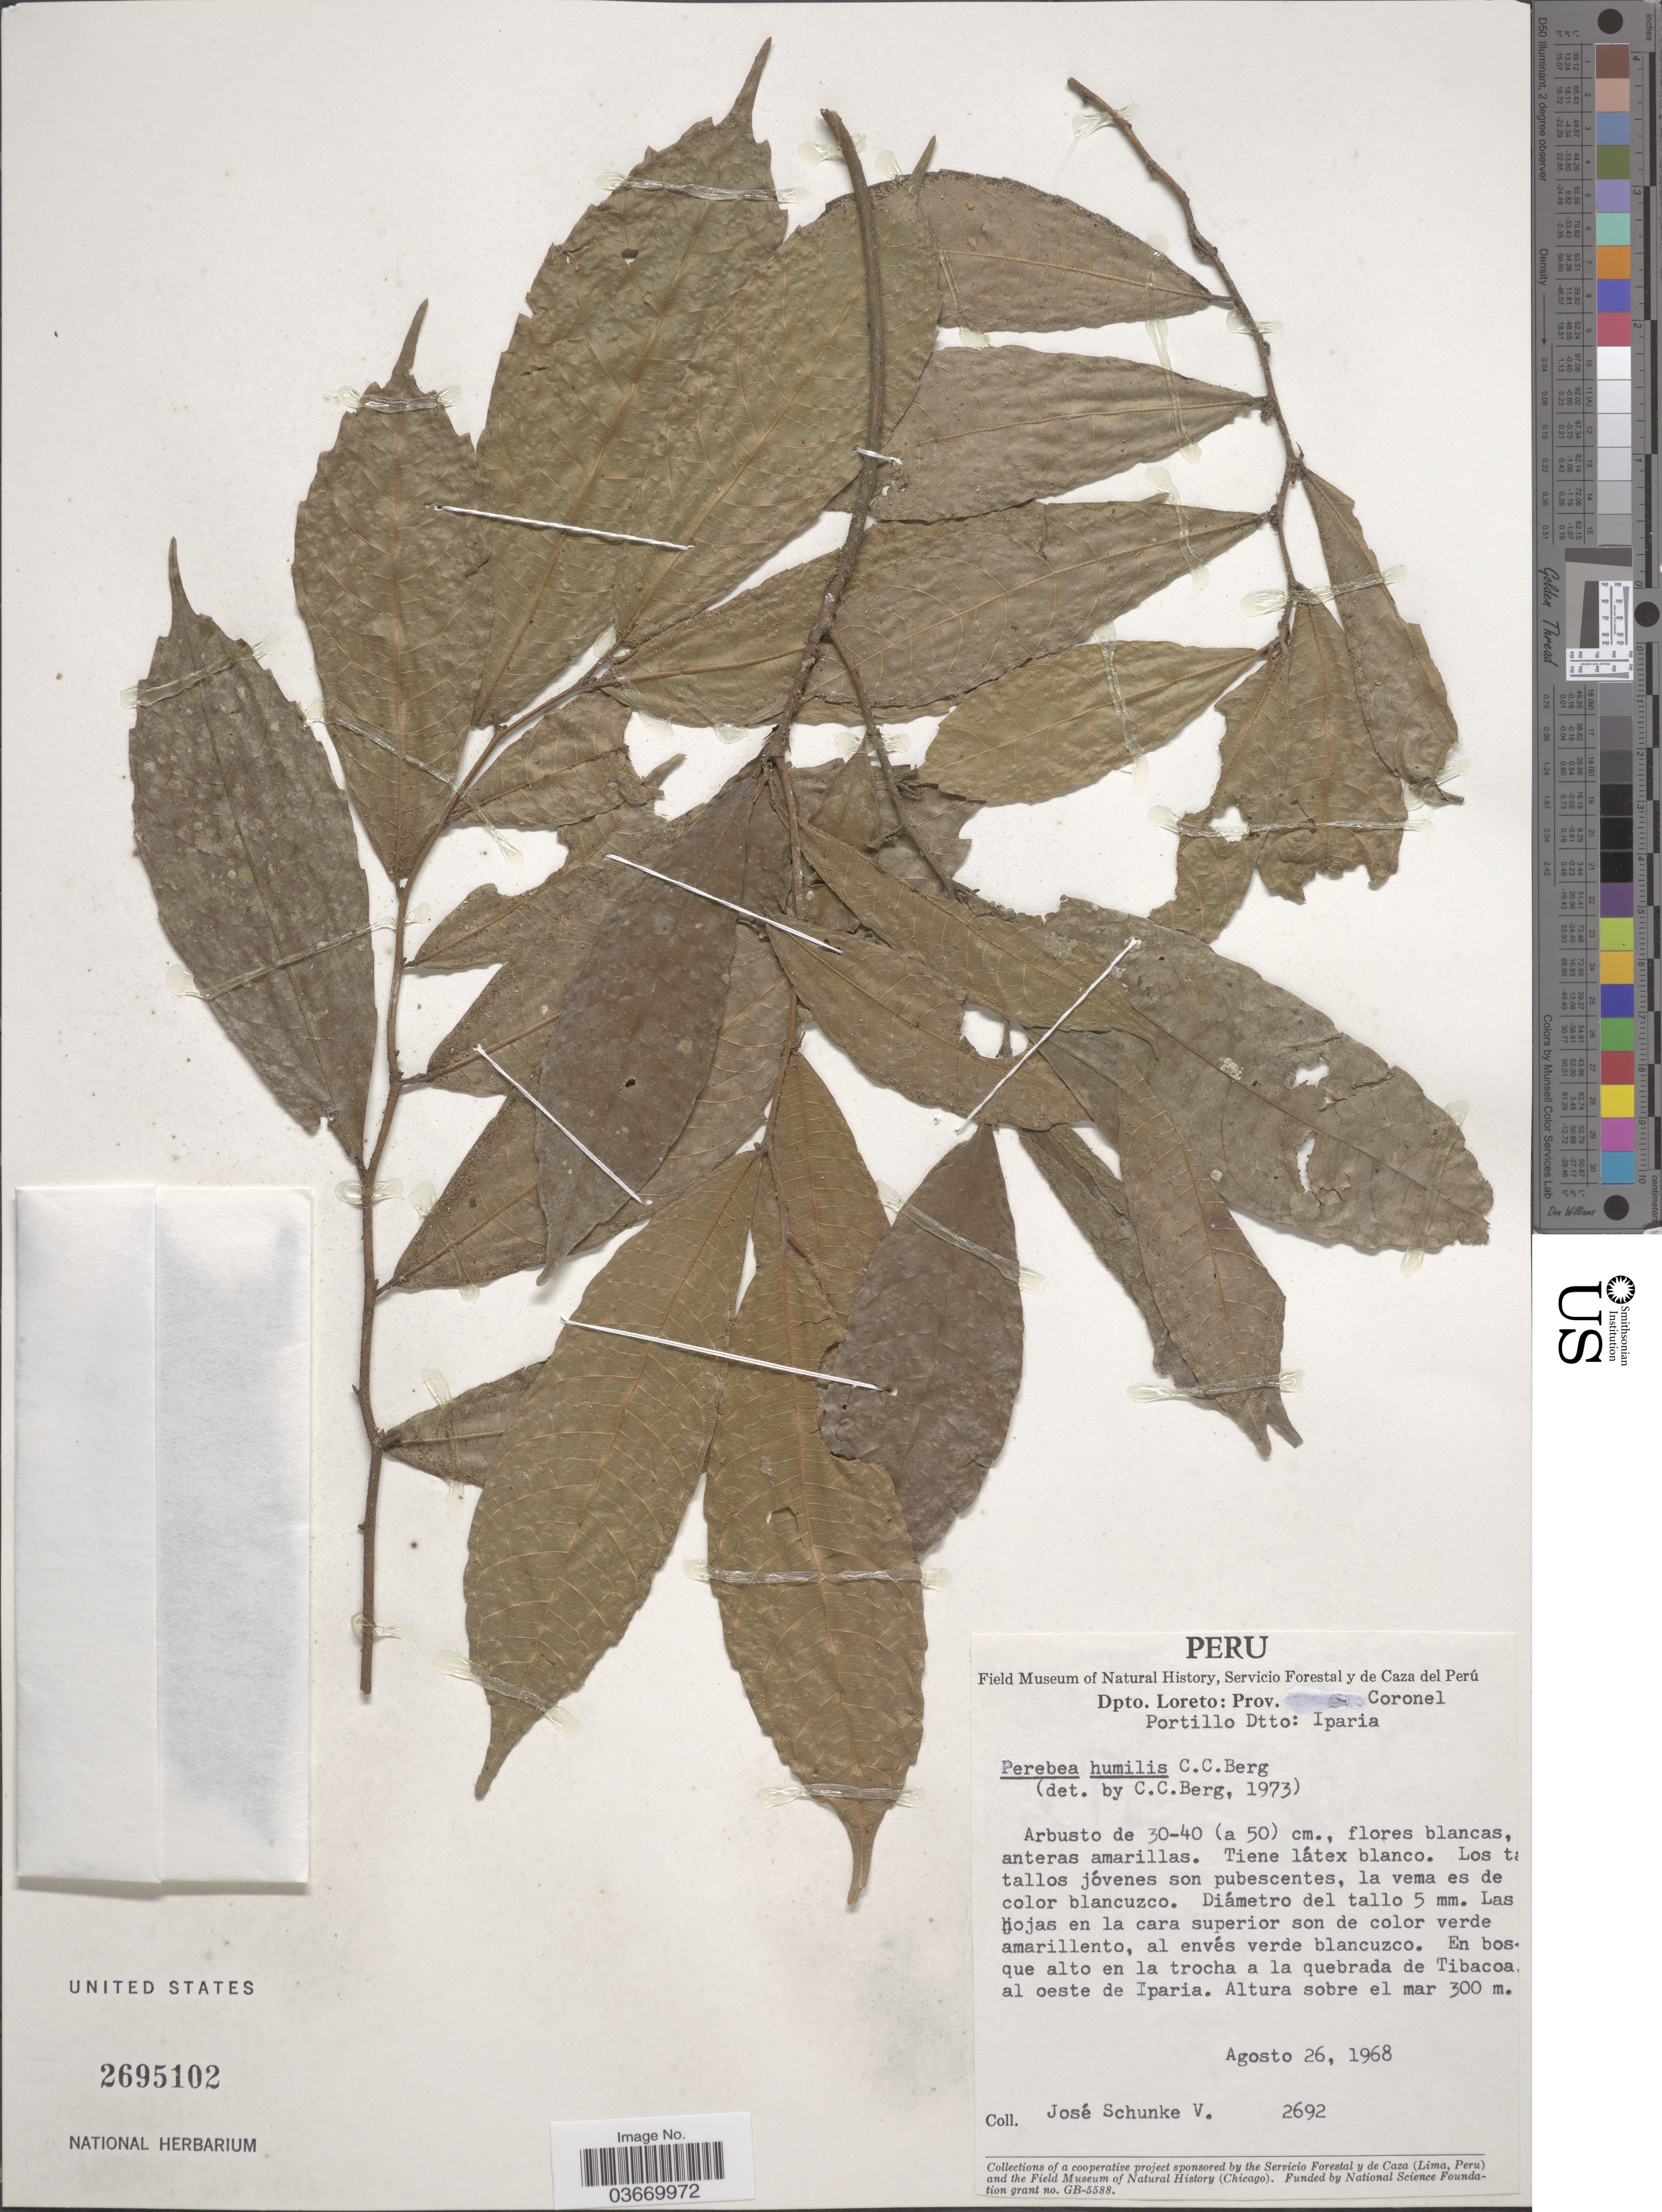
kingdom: Plantae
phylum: Tracheophyta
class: Magnoliopsida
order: Rosales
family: Moraceae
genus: Perebea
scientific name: Perebea humilis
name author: C.C. Berg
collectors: J. Schunke Vigo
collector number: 2692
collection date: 1968-08-26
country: Peru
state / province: Loreto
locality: Dpto. Loreto: Prov. Coronel. Portillo Dtto: Iparia. En bosque alto en la trocha a la quebrada de Tibacoa al oeste de Iparia.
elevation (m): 300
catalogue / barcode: US 2695102